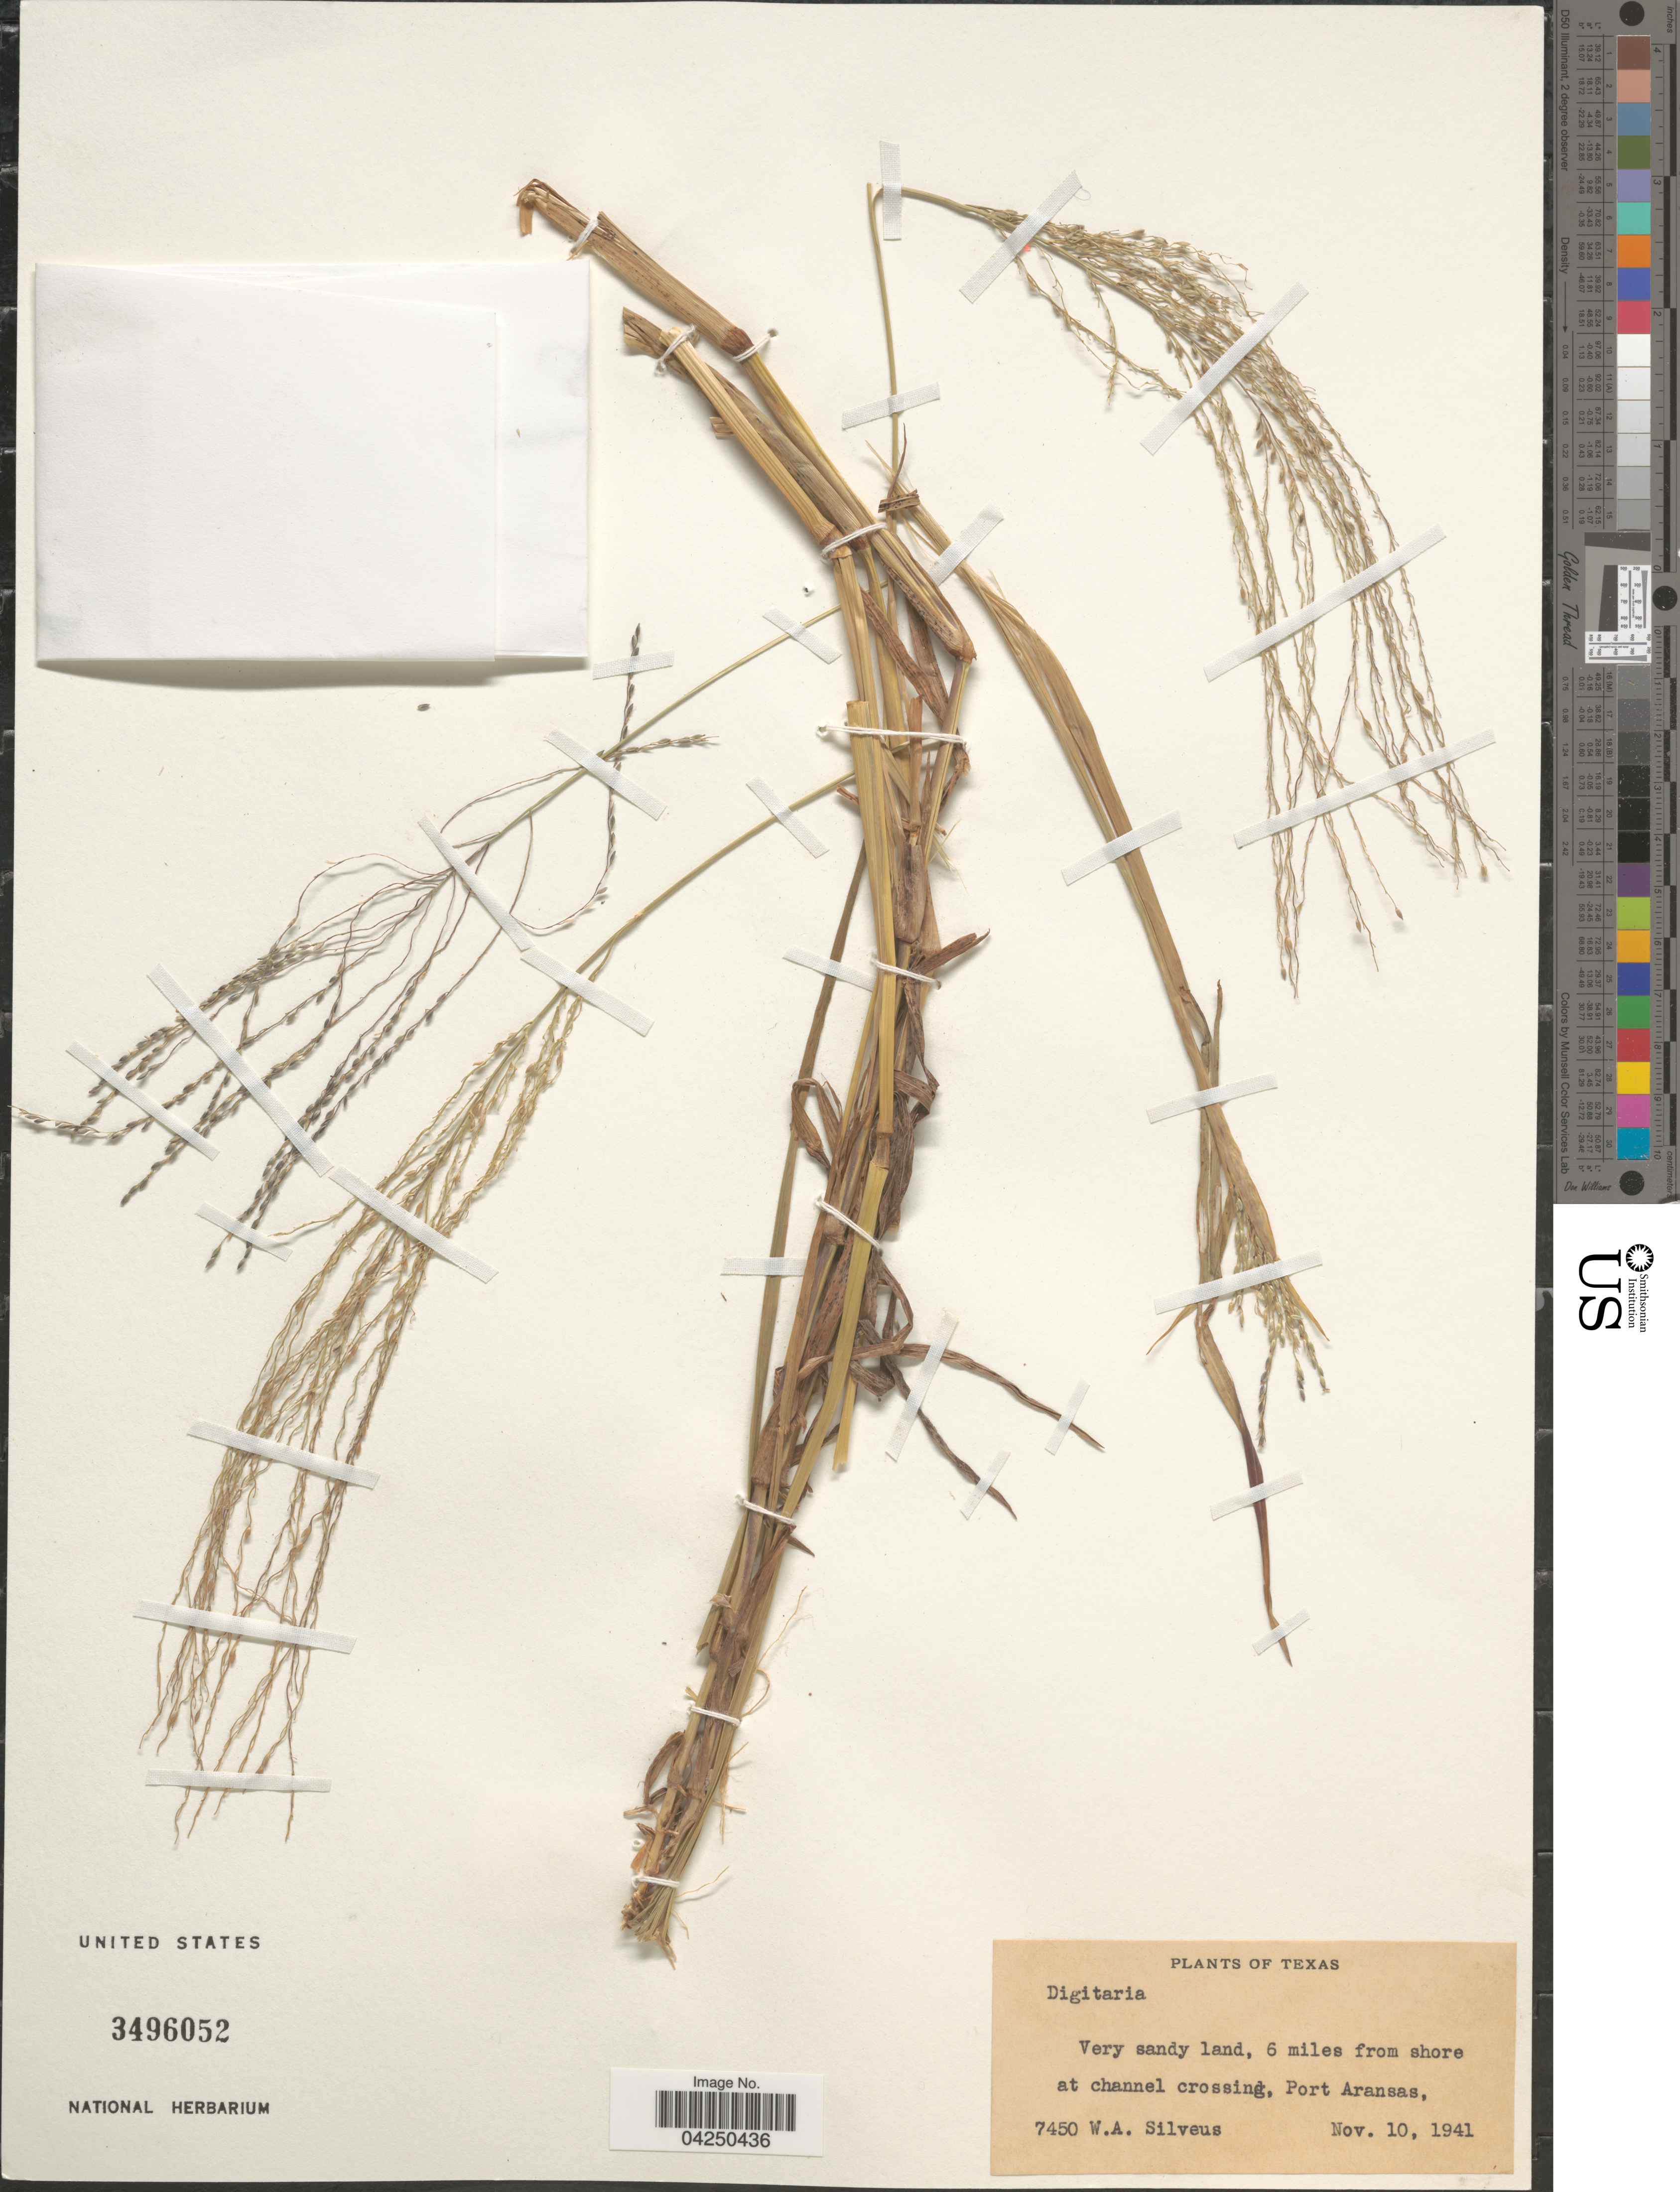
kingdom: Plantae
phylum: Tracheophyta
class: Liliopsida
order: Poales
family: Poaceae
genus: Digitaria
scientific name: Digitaria sp.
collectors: W. Silveus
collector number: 7450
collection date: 1941-11-10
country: United States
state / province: Texas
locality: Very sandy land, 6 miles from shore at channel crossing, Port Aransas.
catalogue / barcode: US 3496052